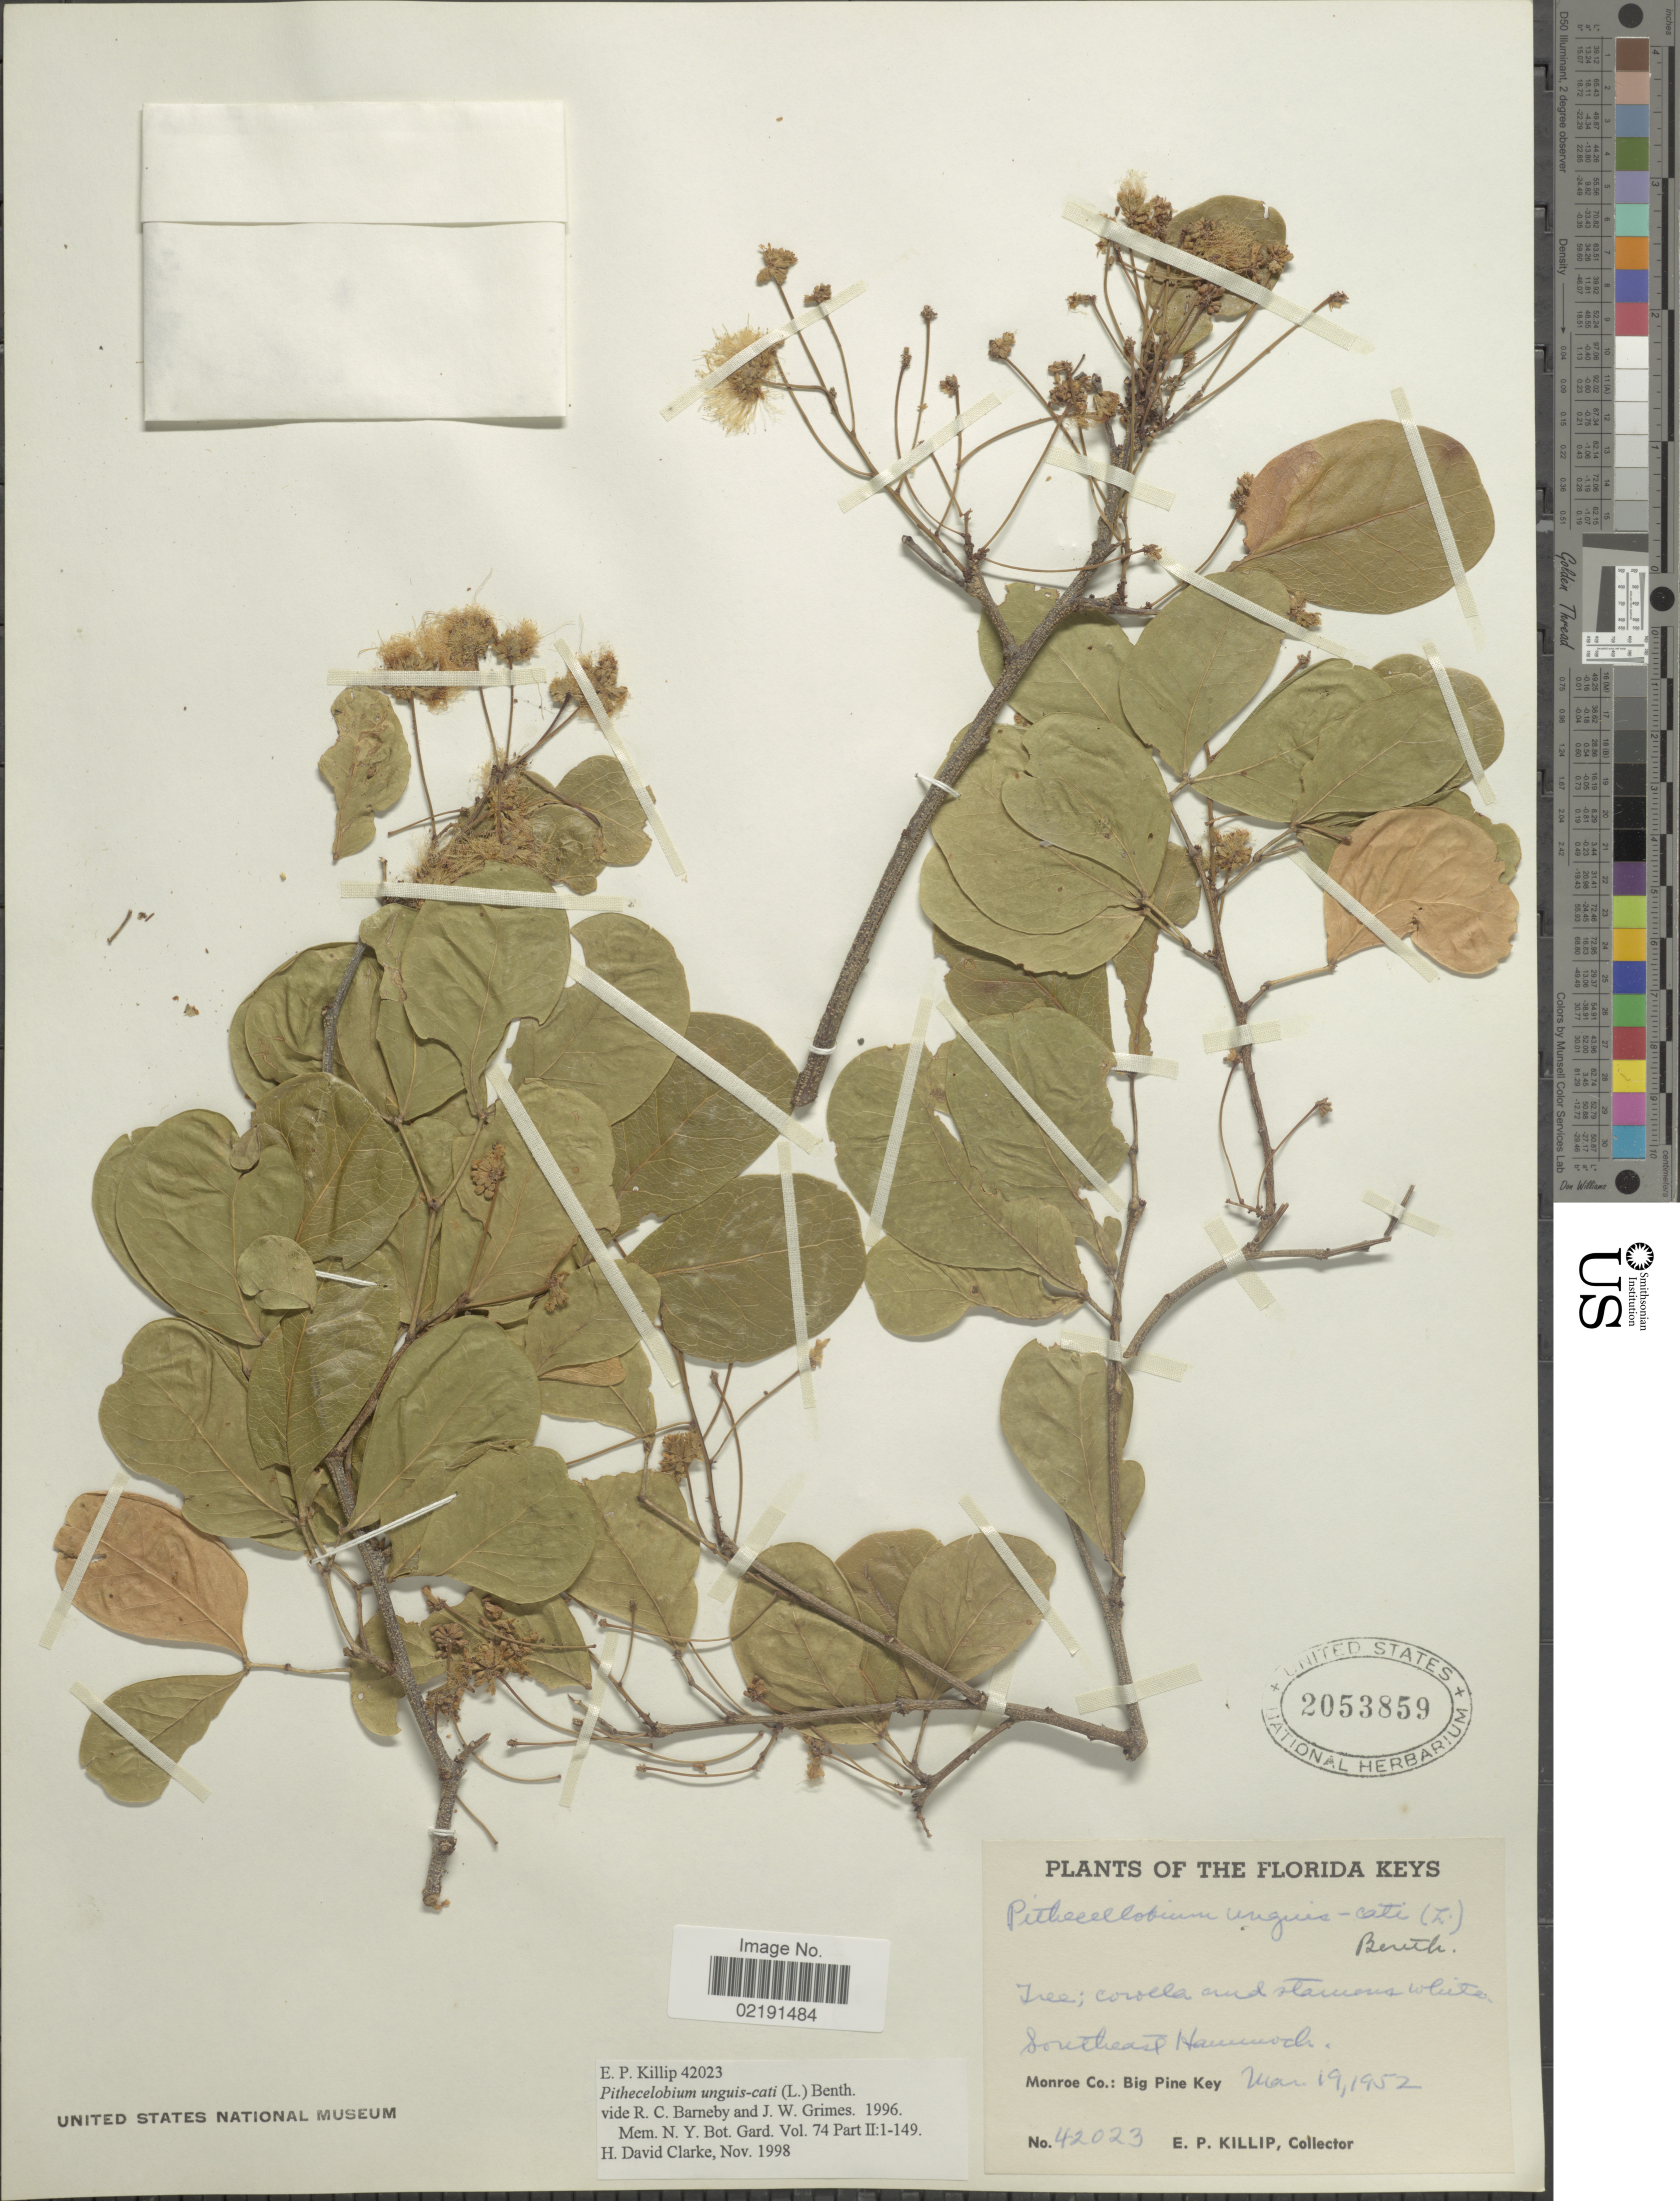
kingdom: Plantae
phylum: Tracheophyta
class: Magnoliopsida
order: Fabales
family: Fabaceae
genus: Pithecellobium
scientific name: Pithecellobium unguis-cati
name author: (L.) Benth.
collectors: E. P. Killip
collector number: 42023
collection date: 1952-03-19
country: United States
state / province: Florida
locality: Florida Keys. Southeast Hammock. Monroe Co.: Big Pine Key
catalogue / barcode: US 2053859